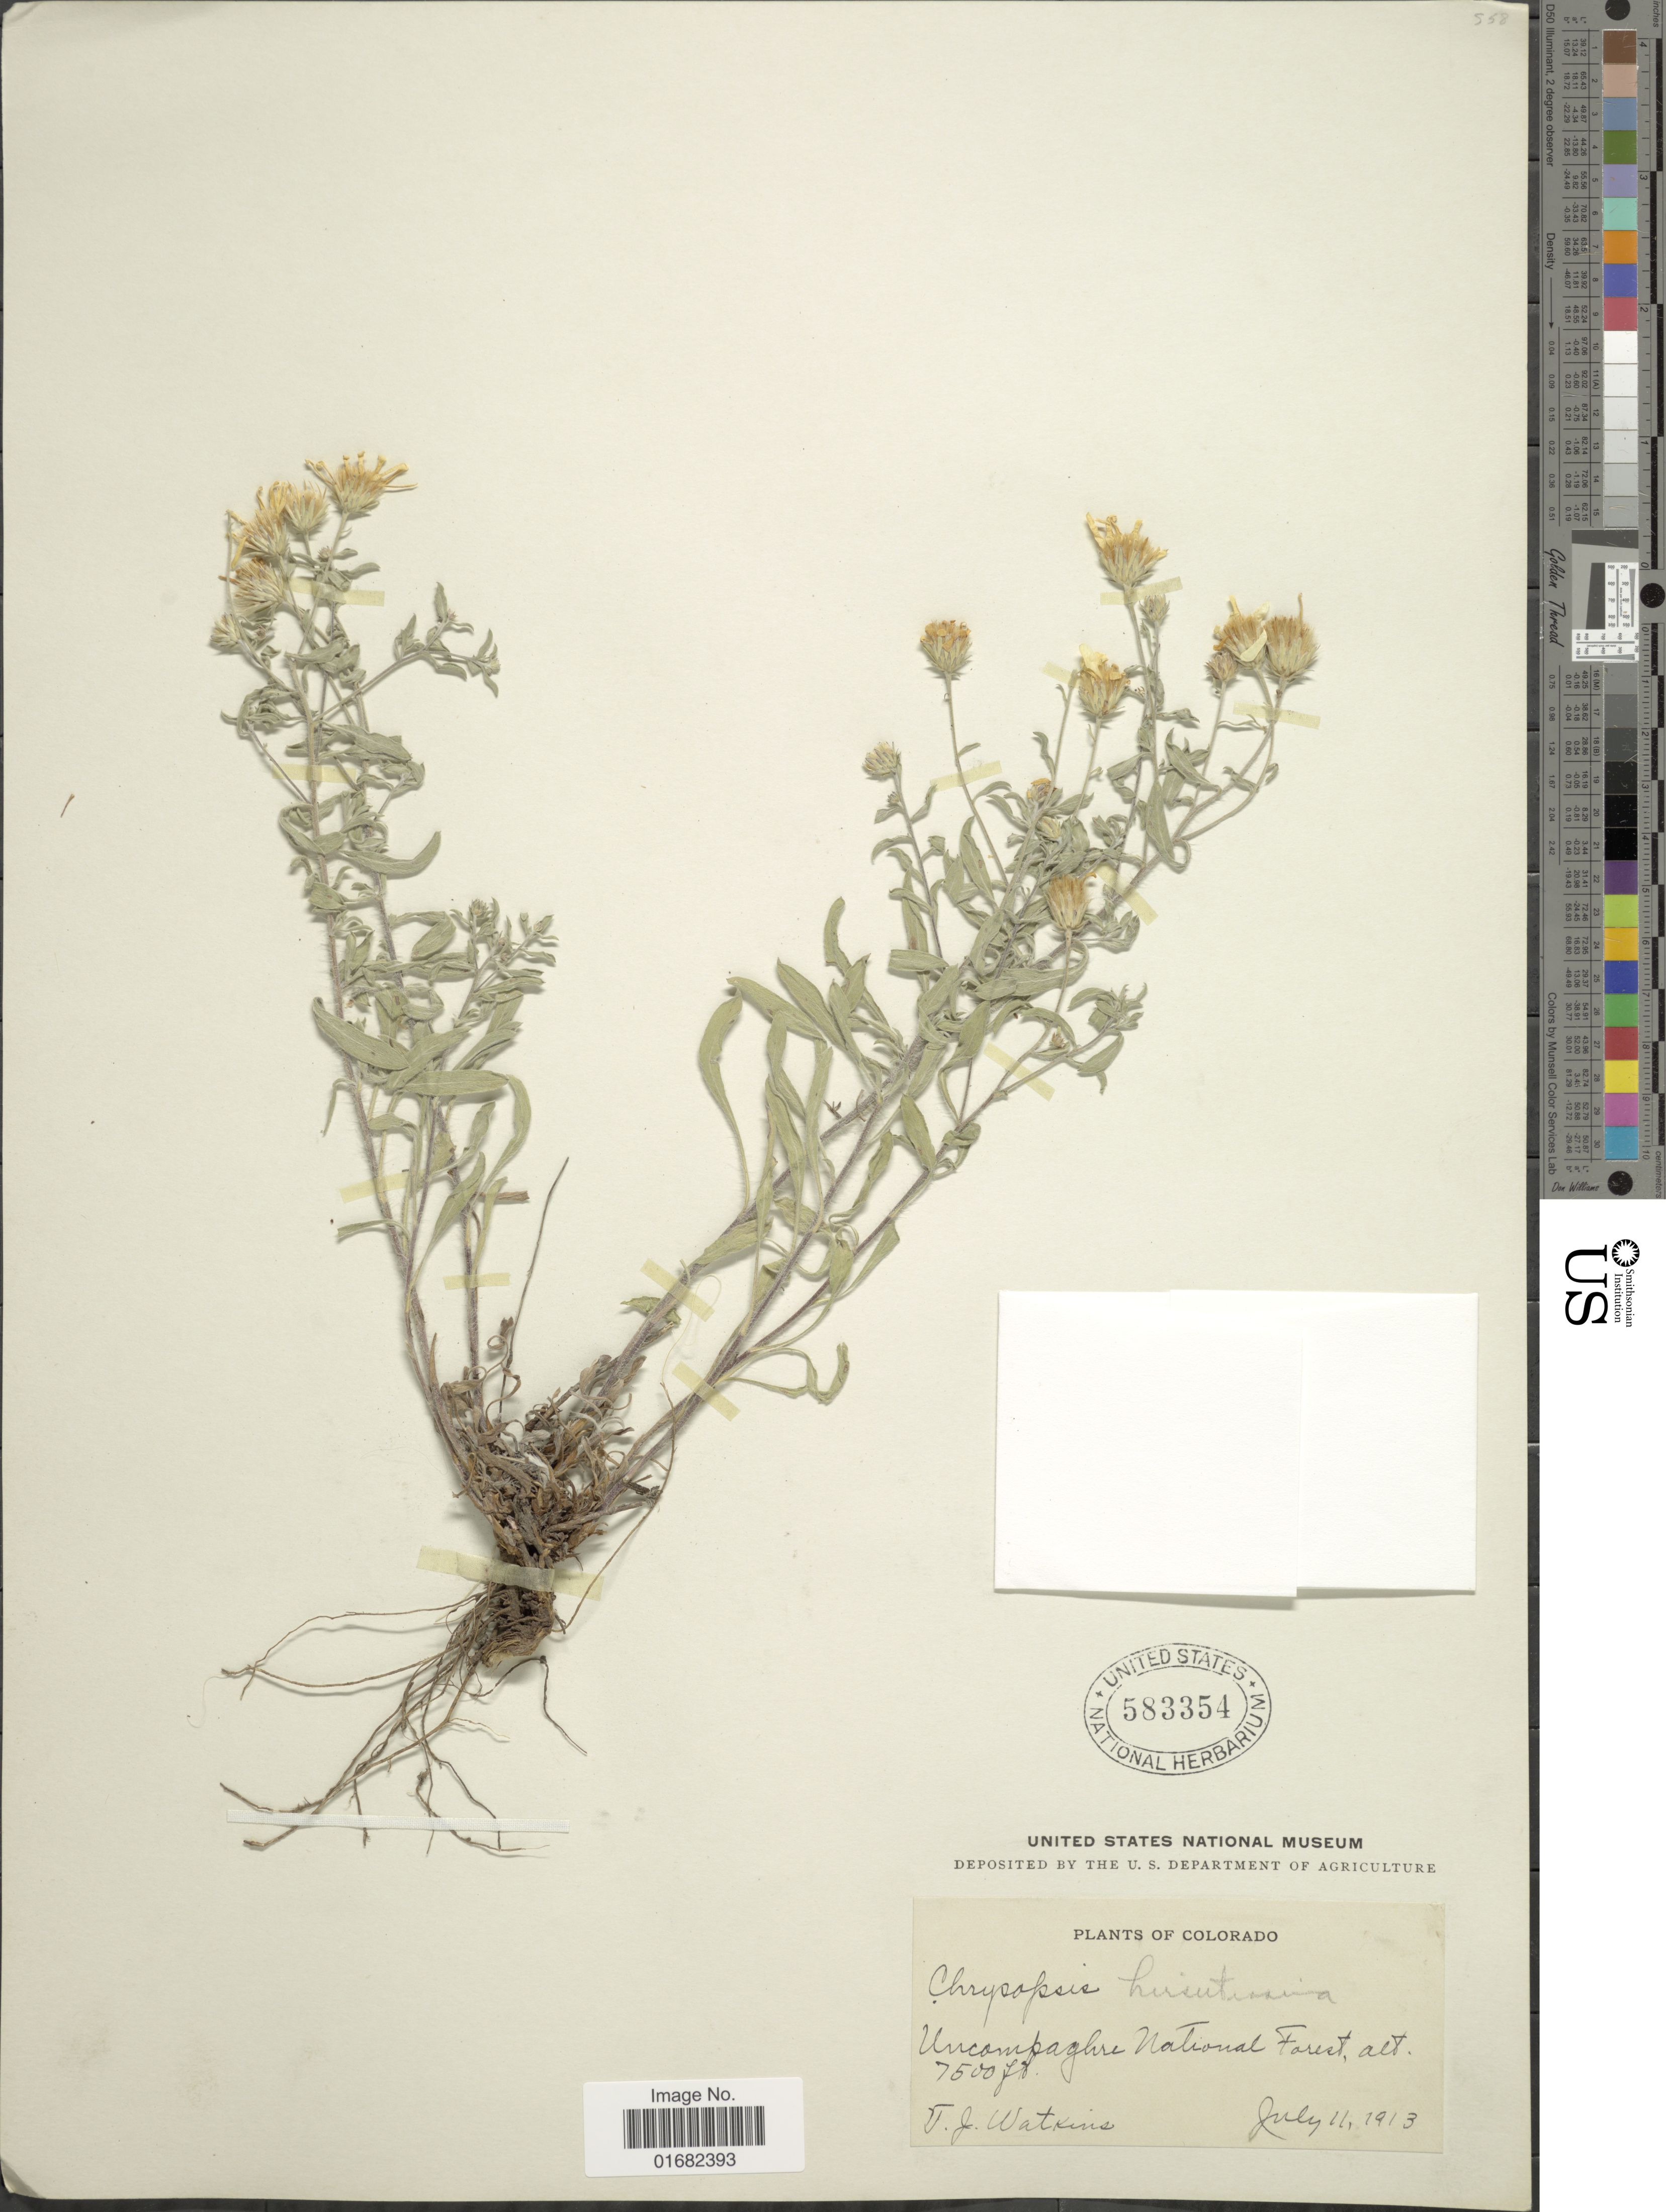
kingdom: Plantae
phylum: Tracheophyta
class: Magnoliopsida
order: Asterales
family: Asteraceae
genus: Heterotheca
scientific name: Heterotheca hirsutissima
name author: Greene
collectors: J. Watkins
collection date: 1913-07-11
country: United States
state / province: Colorado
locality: Uncompahgre National Forest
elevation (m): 2286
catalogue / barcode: US 583354